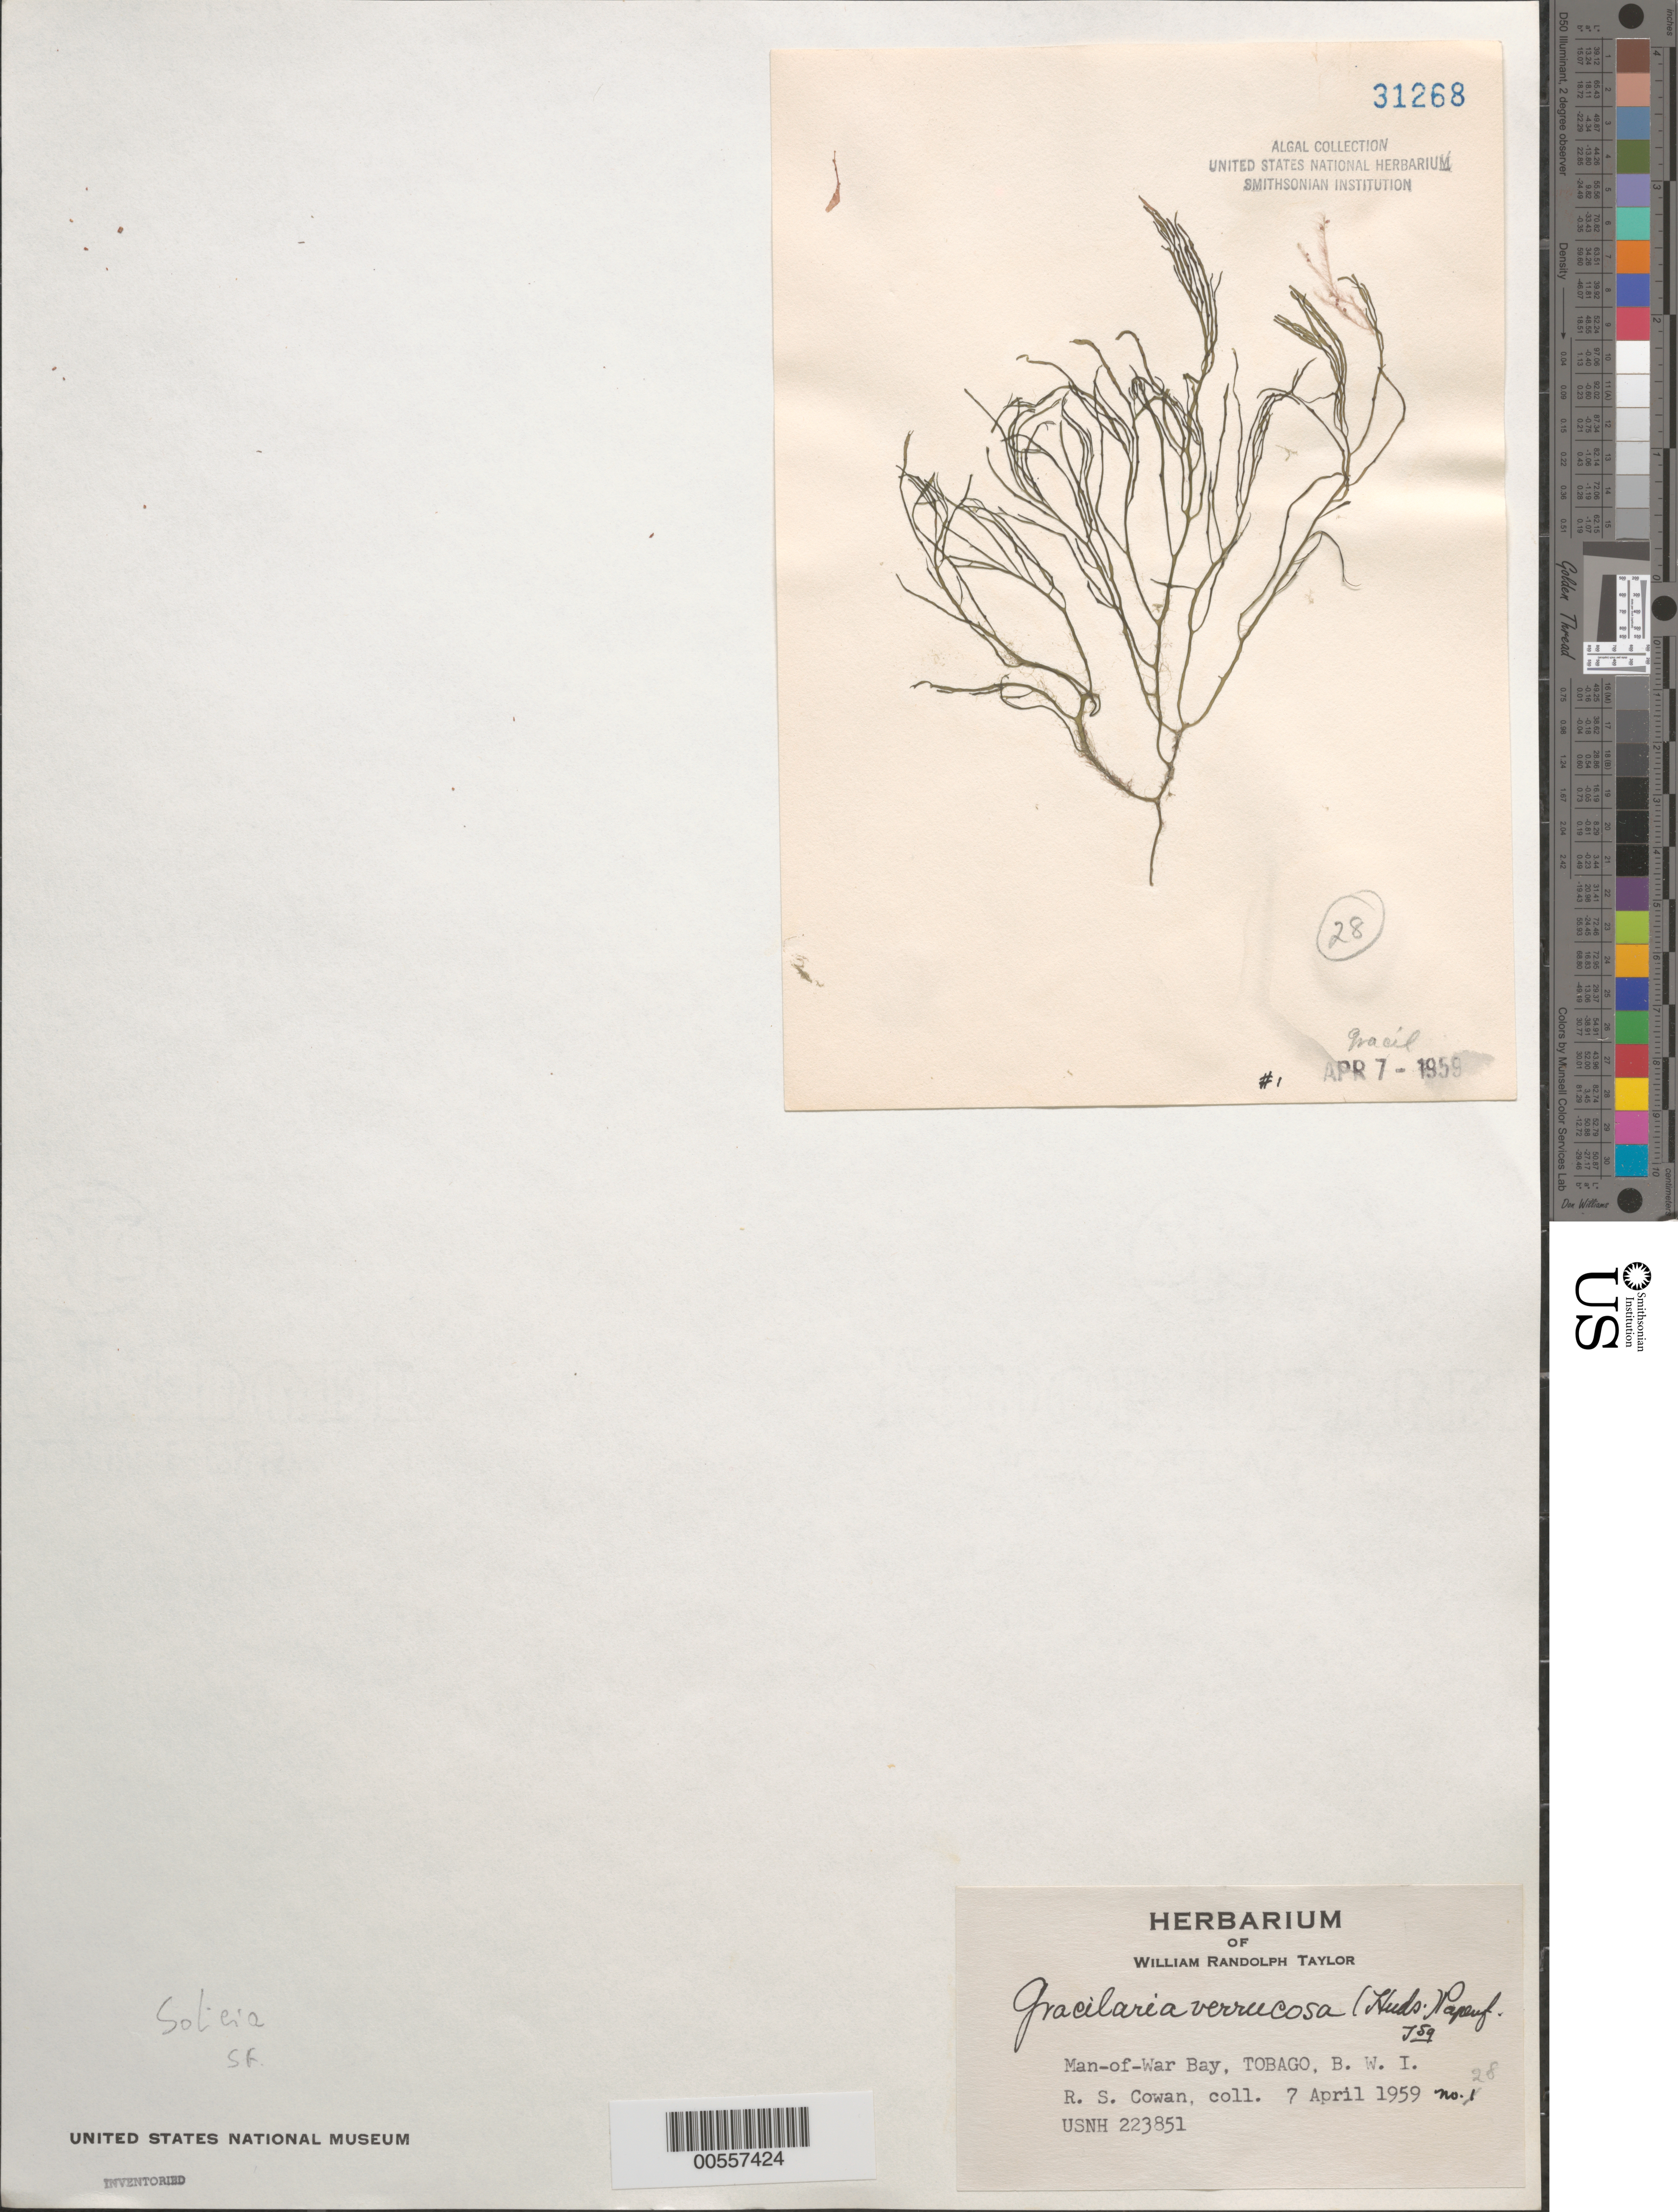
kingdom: Plantae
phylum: Rhodophyta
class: Florideophyceae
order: Gracilariales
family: Gracilariaceae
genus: Gracilariopsis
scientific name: Gracilariopsis longissima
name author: (S.G. Gmel.) Steentoft et al.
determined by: Algae name updating Project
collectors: R. S. Cowan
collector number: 28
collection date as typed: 07 Apr 1959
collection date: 1959-04-07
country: Trinidad and Tobago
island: Tobago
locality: Man-of-War Bay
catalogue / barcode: US 31268